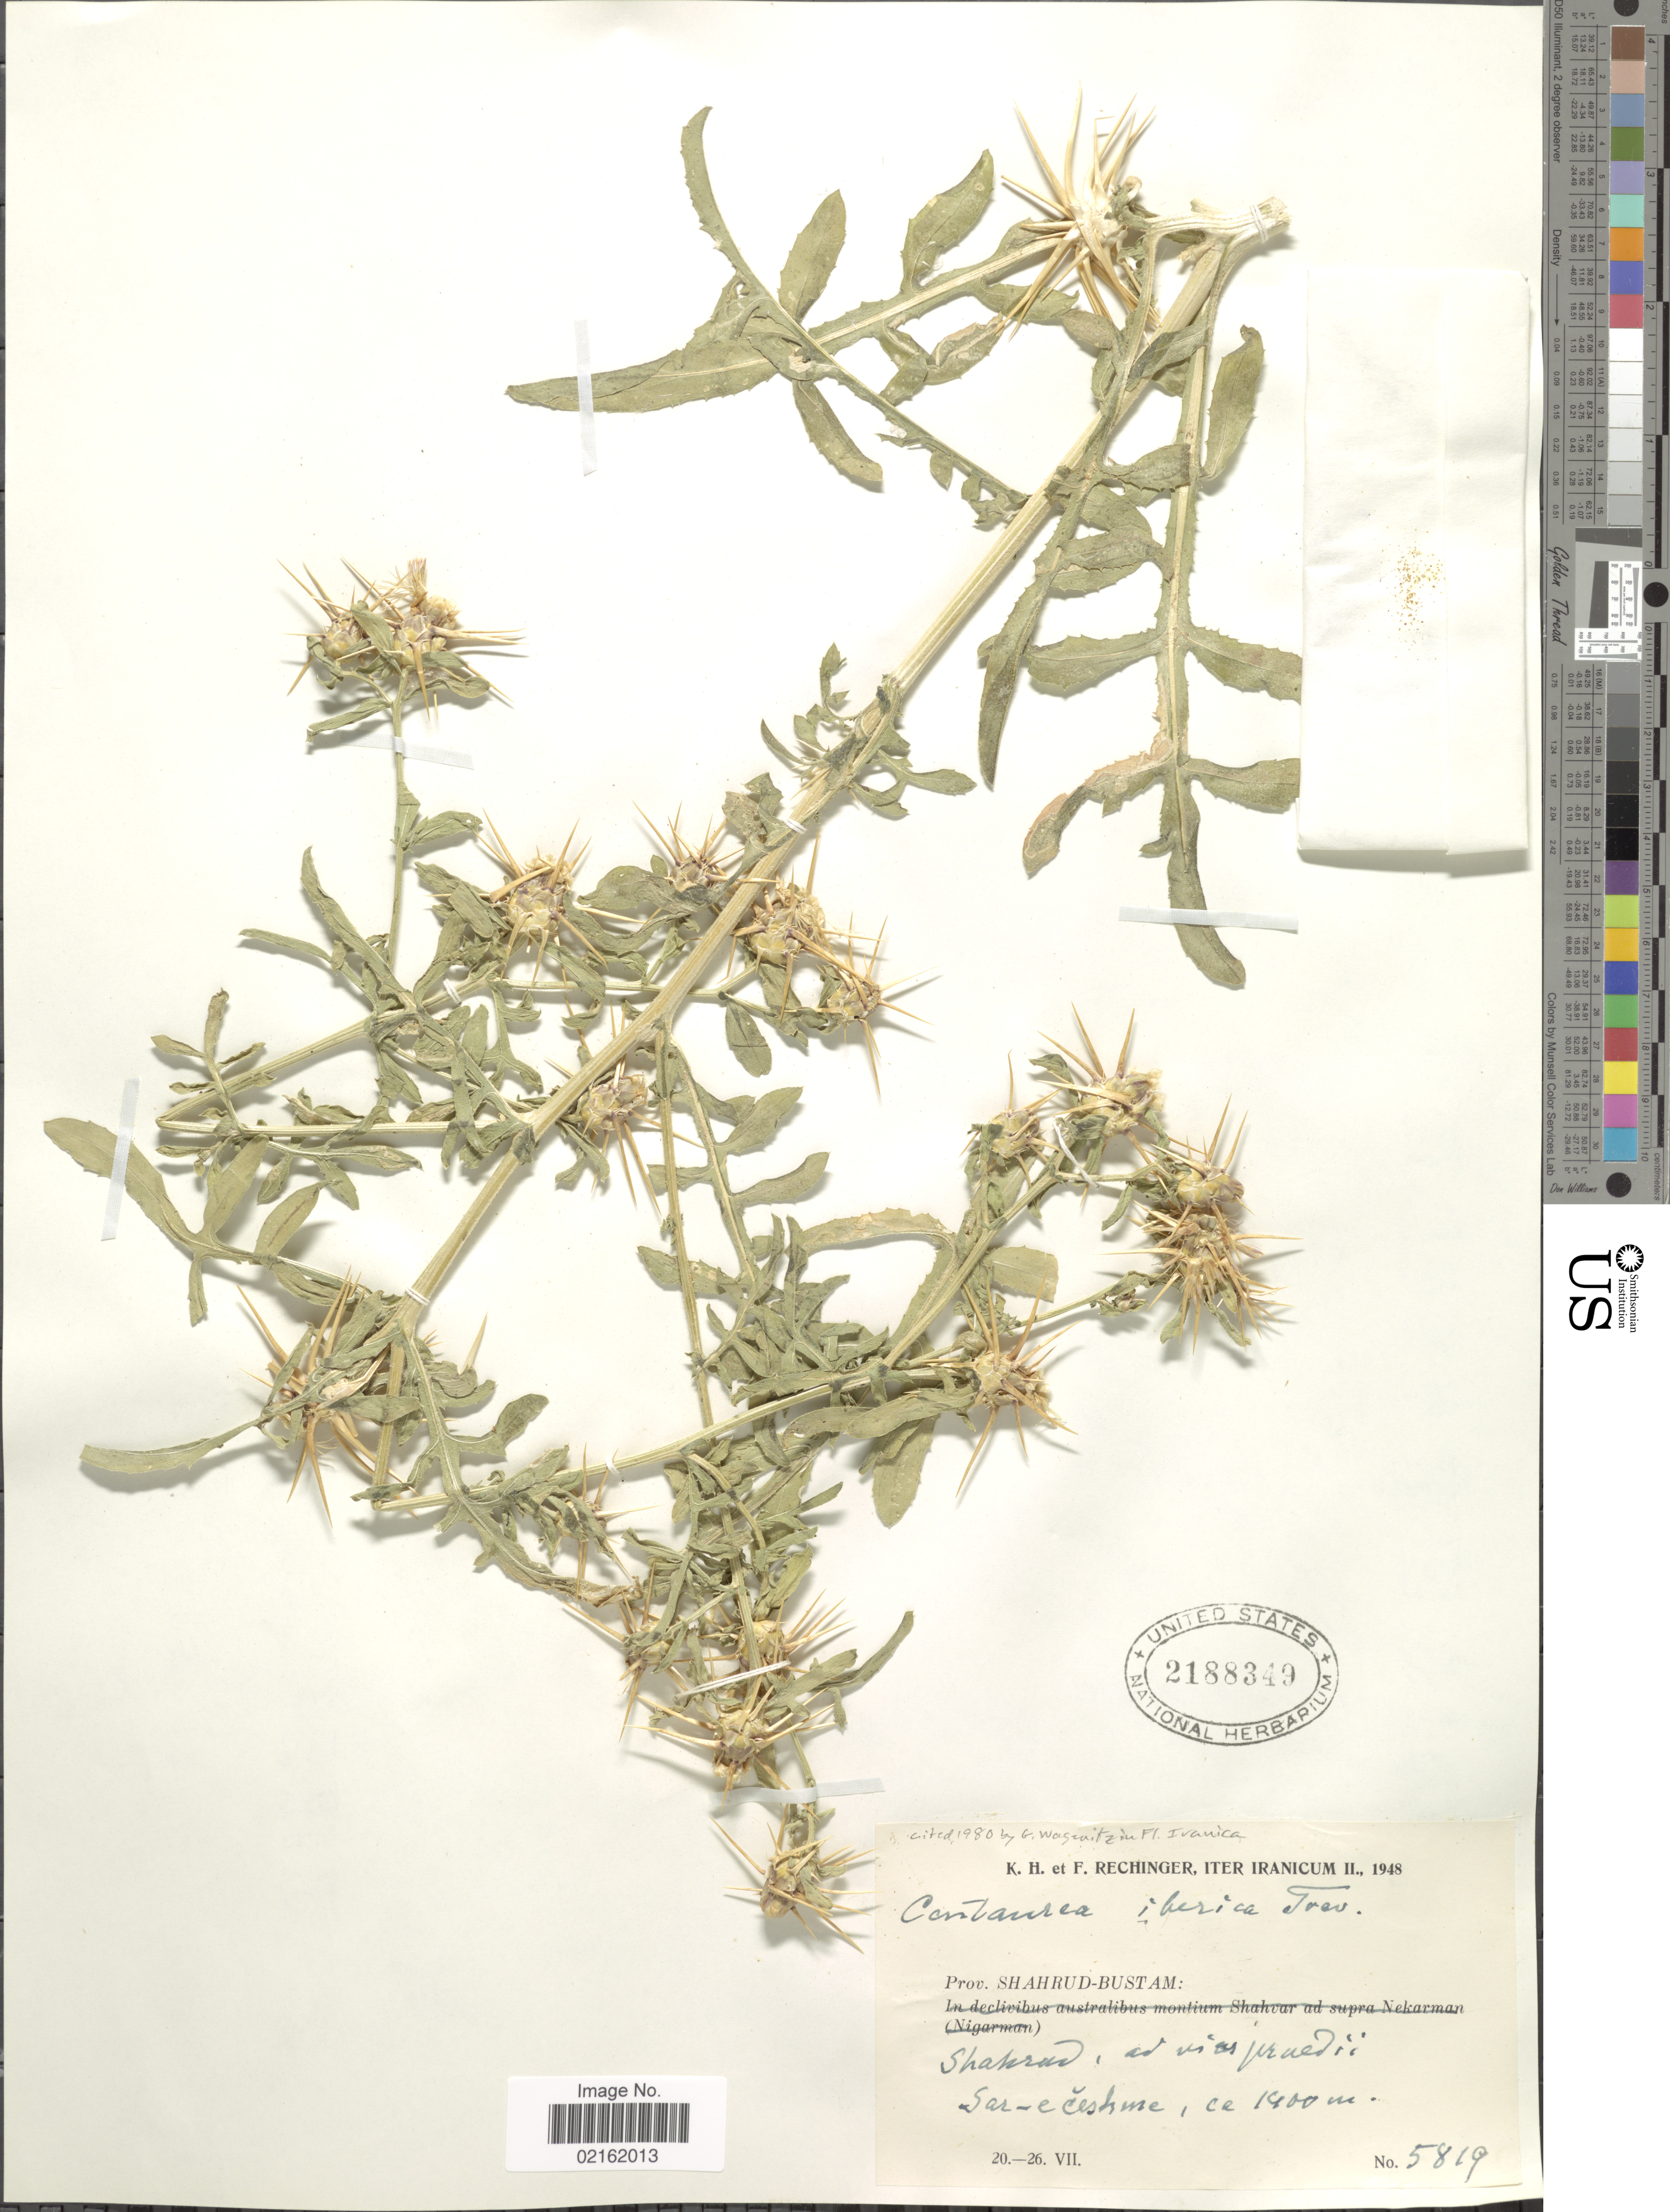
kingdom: Plantae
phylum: Tracheophyta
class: Magnoliopsida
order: Asterales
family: Asteraceae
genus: Centaurea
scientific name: Centaurea iberica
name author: Trevir. ex Spreng.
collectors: K. H. Rechinger & F. Rechinger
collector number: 5819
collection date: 1948-07-20/1948-07-26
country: Iran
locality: Prov. Shahrud-Bustam, Shahran, ad viar pruedii, Sar-eceshme [interpreted]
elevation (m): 1900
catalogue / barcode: US 2188349